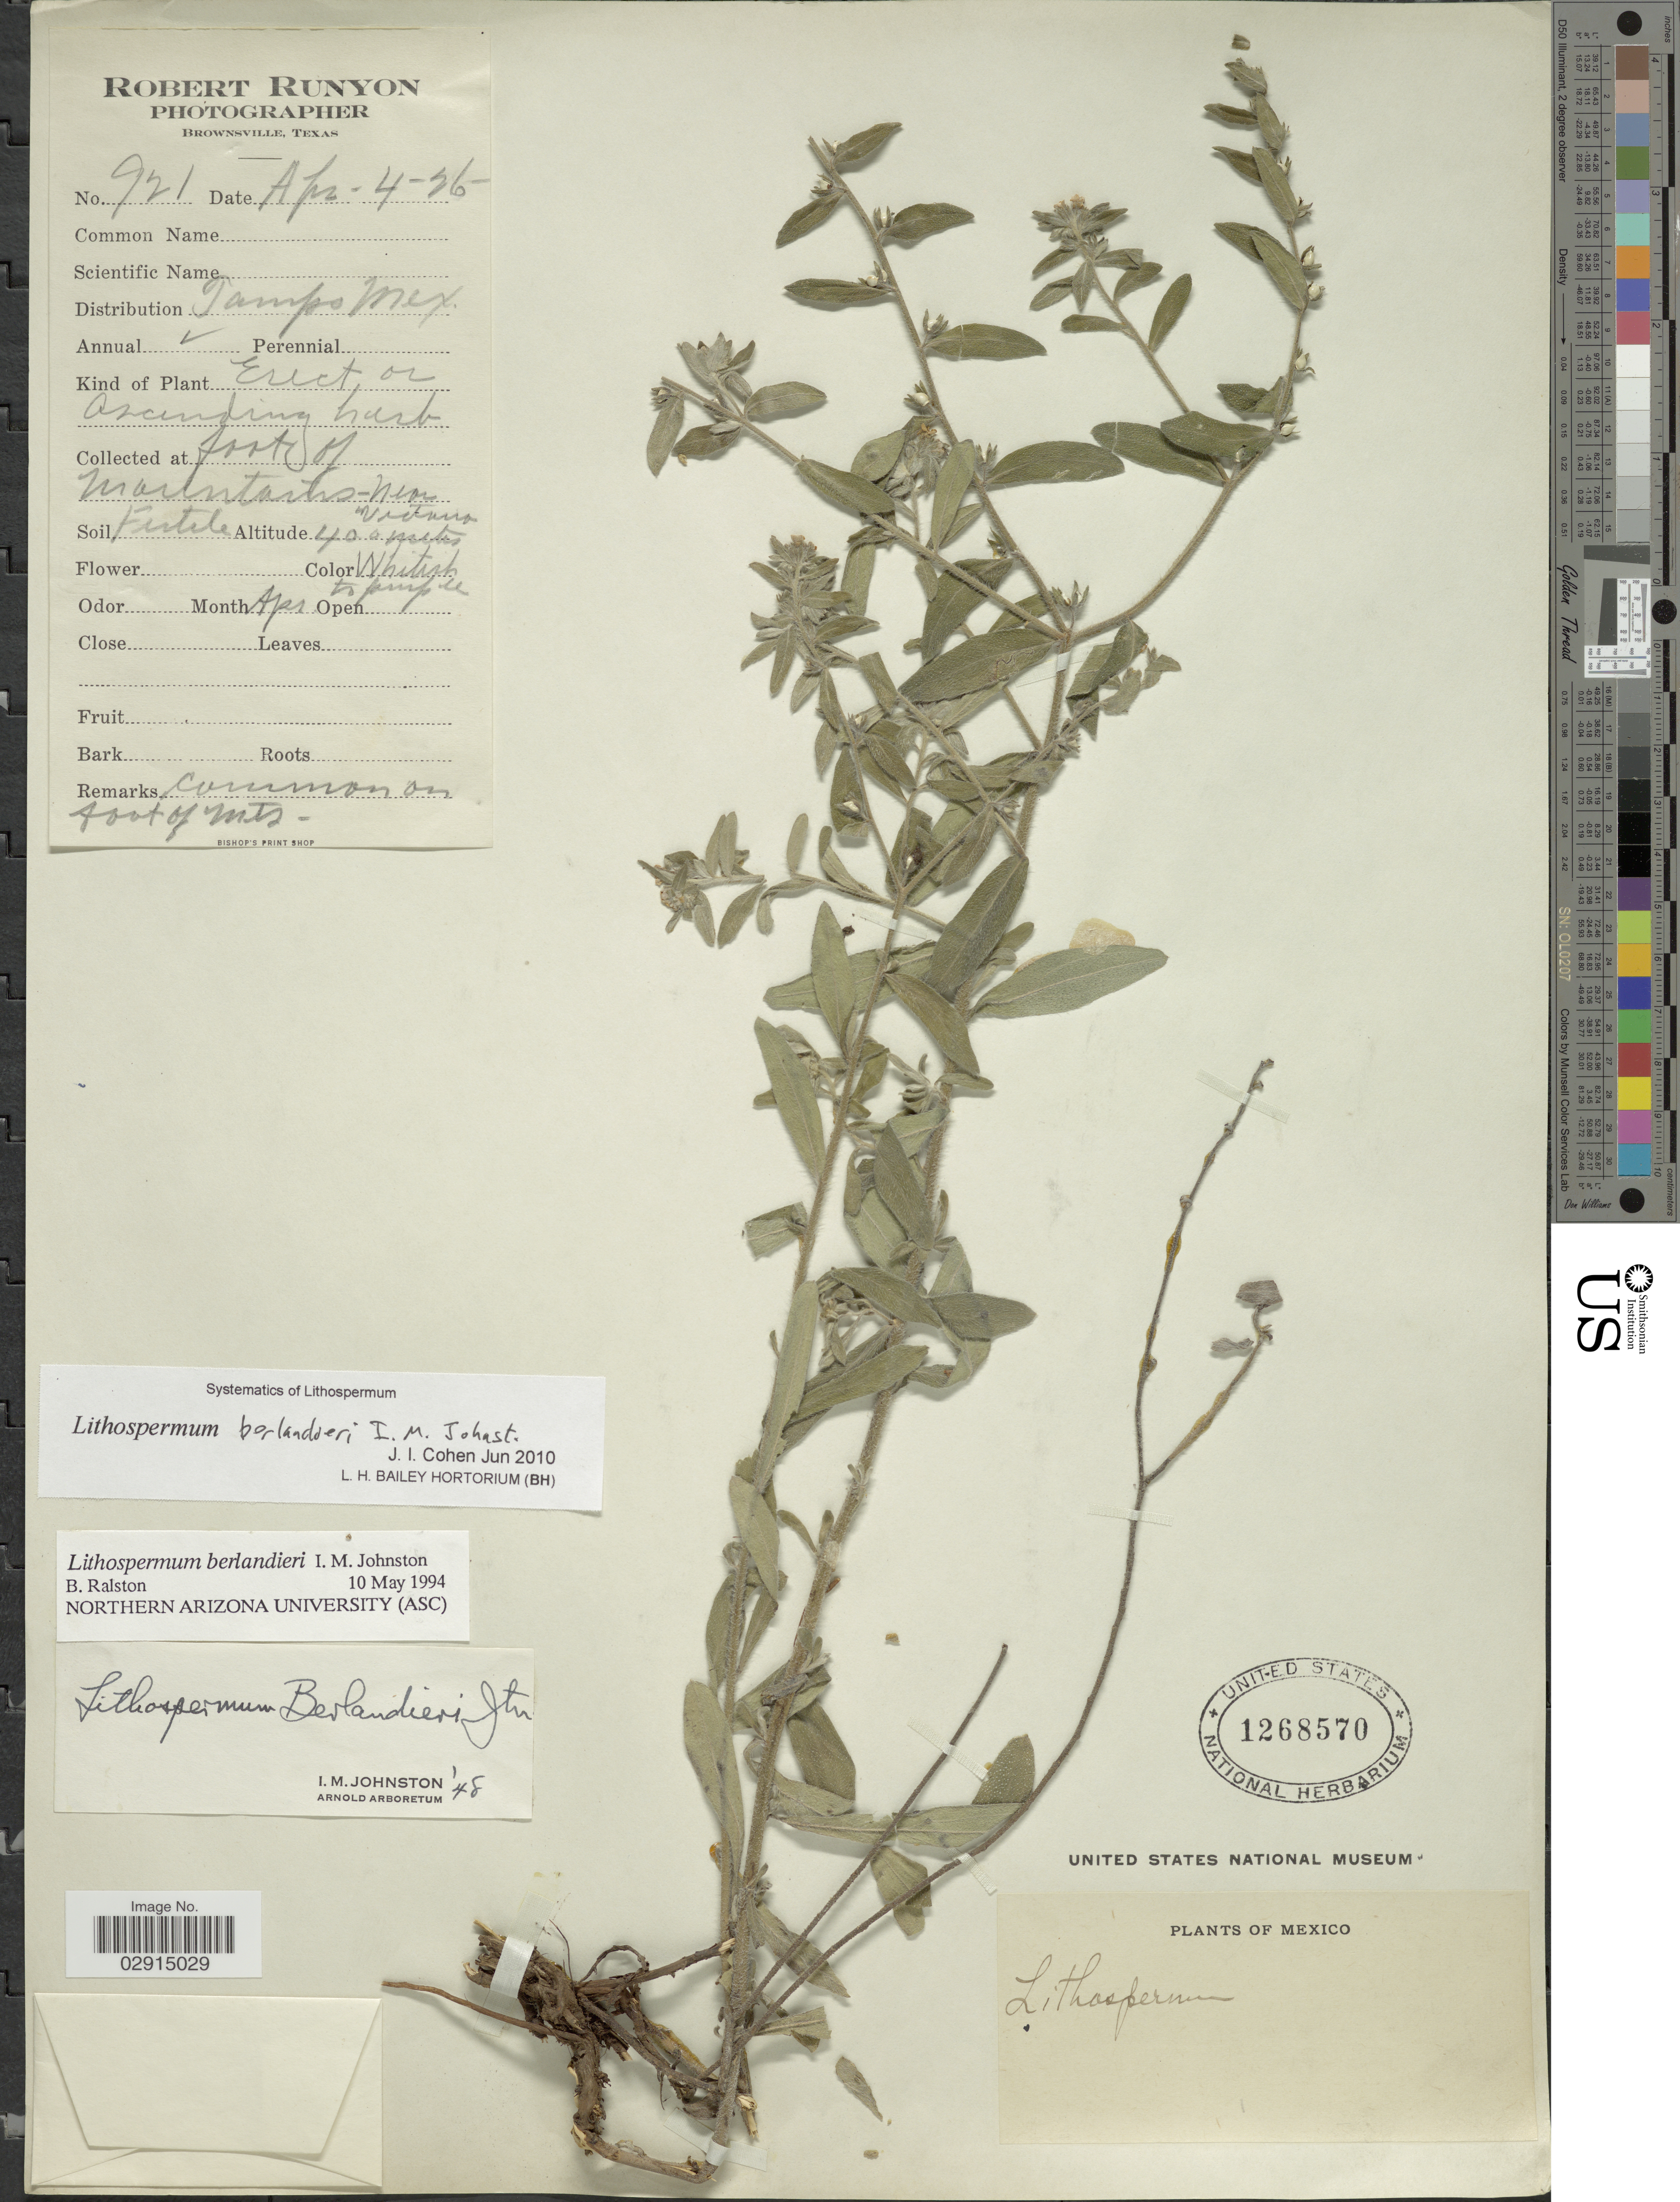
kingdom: Plantae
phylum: Tracheophyta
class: Magnoliopsida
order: Boraginales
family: Boraginaceae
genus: Lithospermum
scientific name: Lithospermum berlandieri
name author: I.M. Johnst.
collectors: R. Runyon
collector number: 921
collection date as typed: Transcribed d/m/y: 4/4/26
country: Mexico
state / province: Tamaulipas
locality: Foot of Mountains - Near Victoria. Tamps Mex.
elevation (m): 400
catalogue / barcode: US 1268570